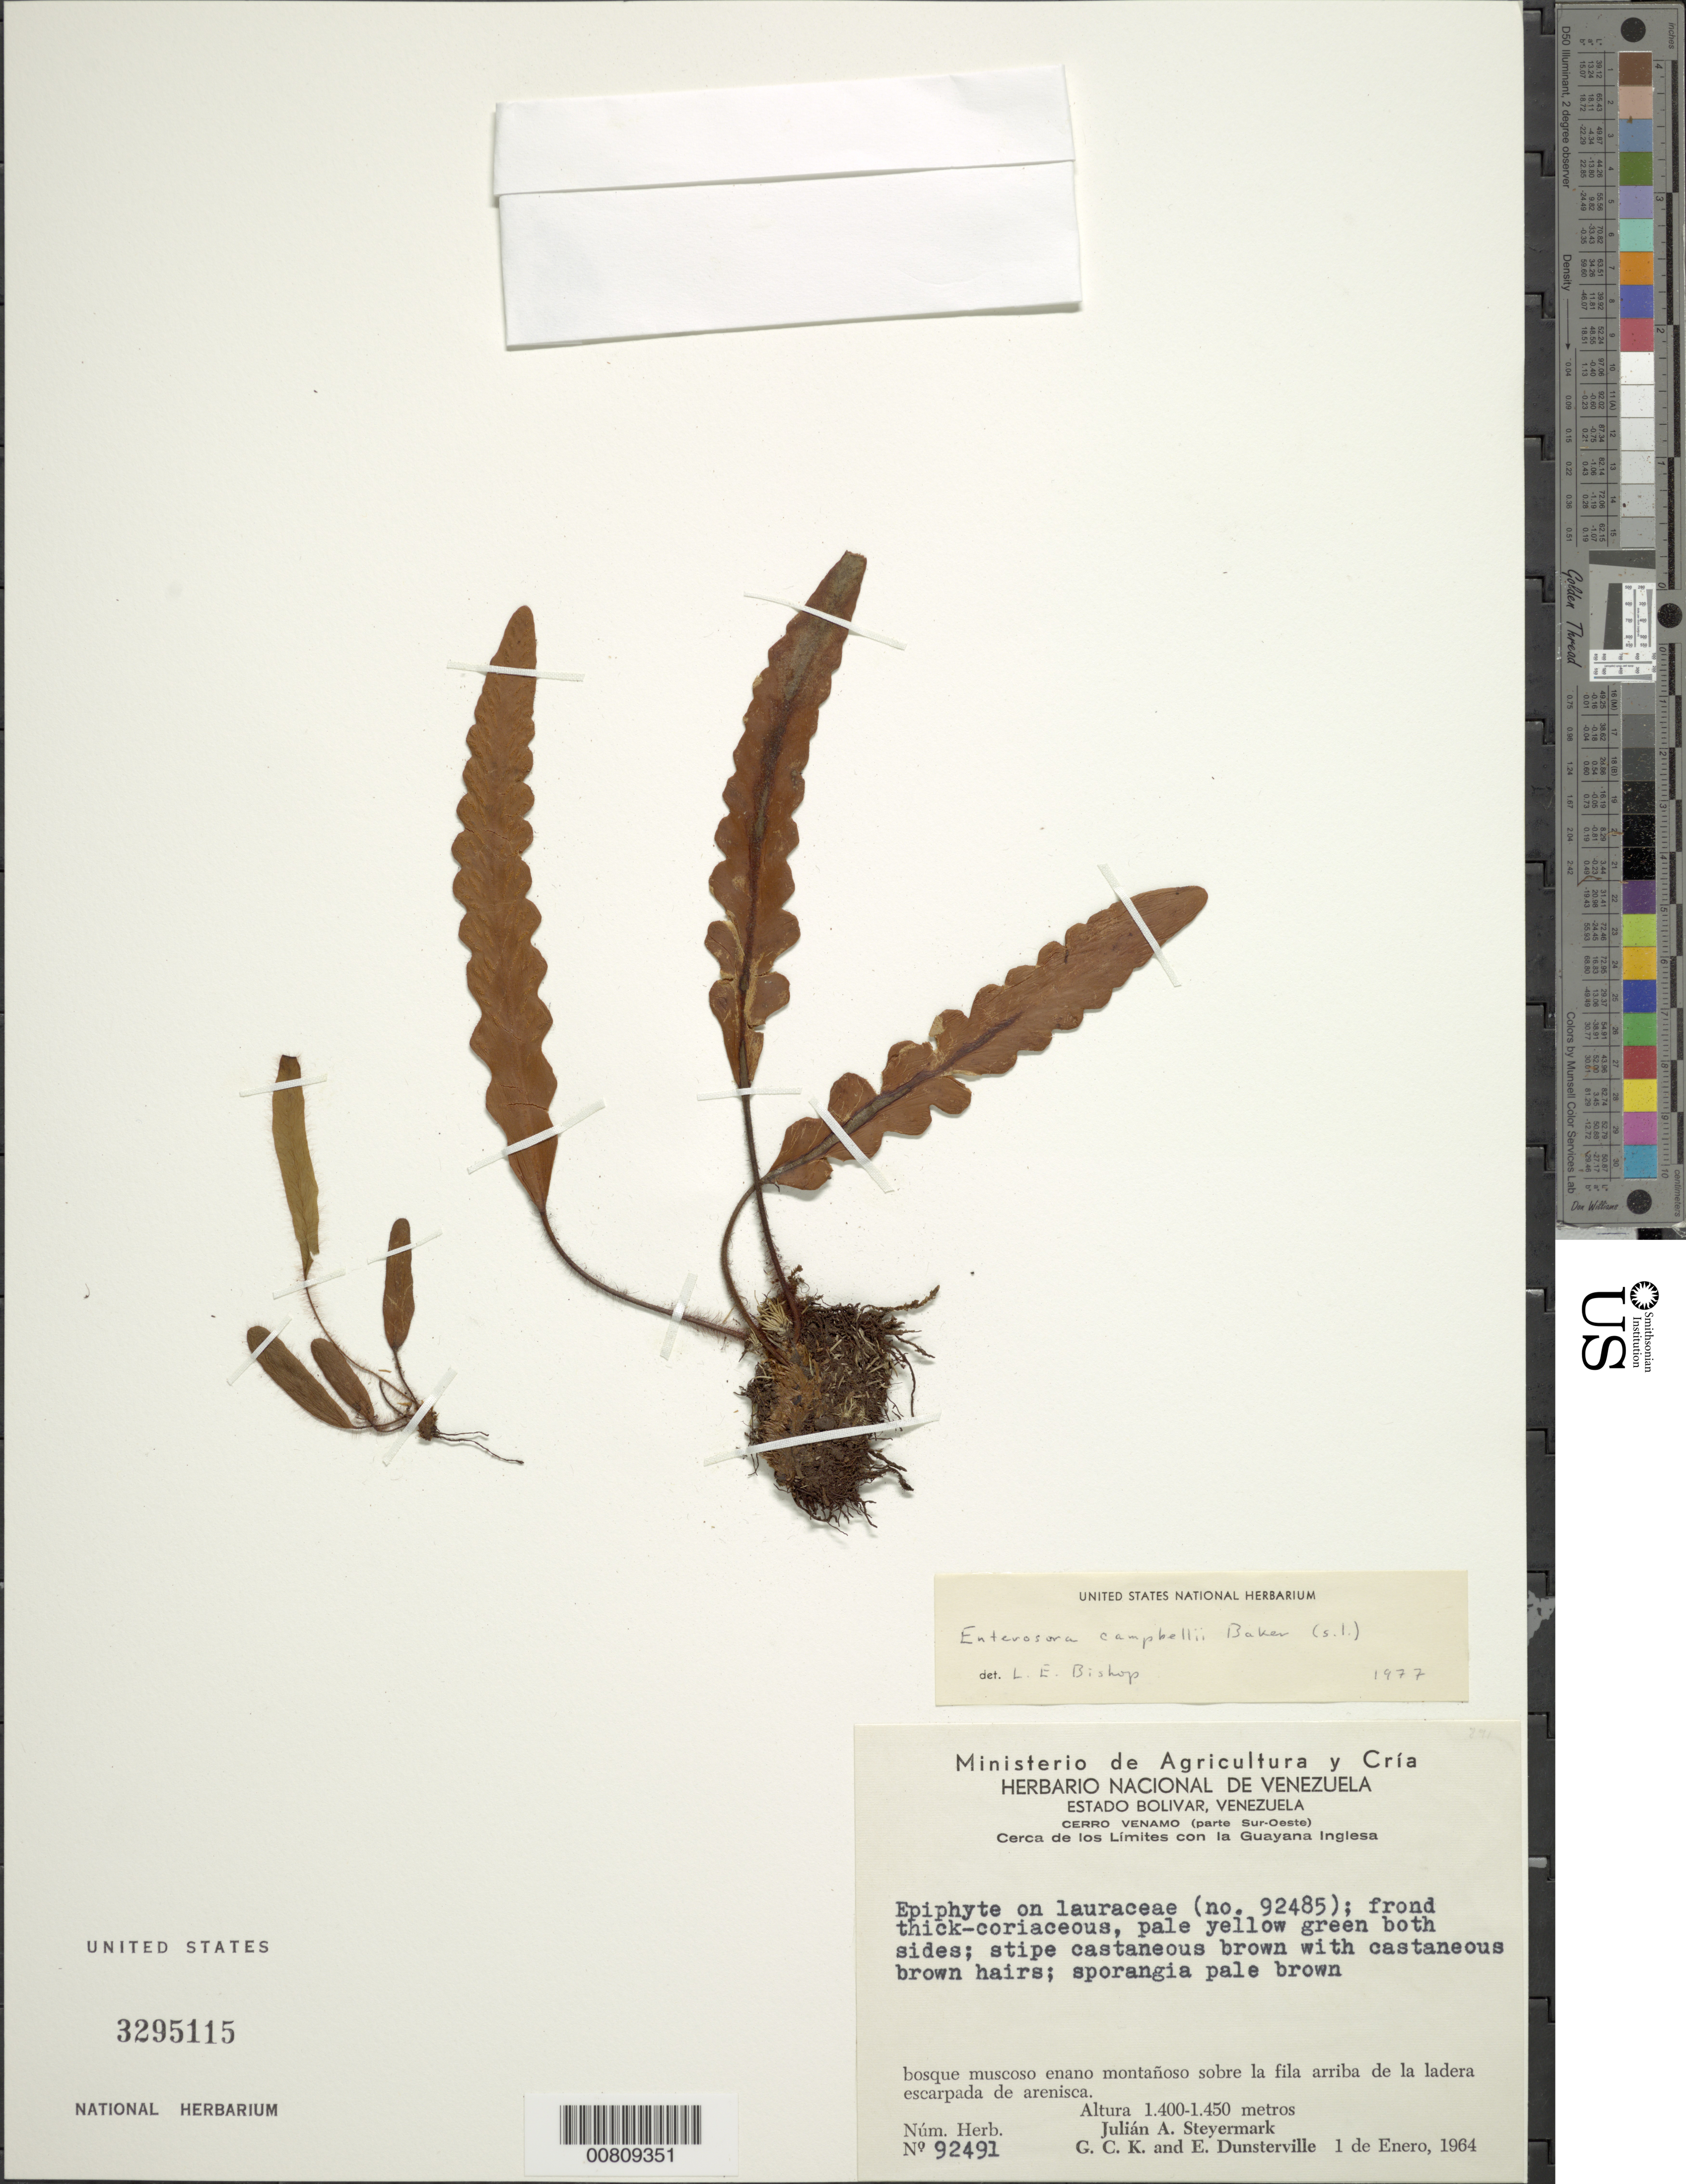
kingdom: Plantae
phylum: Tracheophyta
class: Polypodiopsida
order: Polypodiales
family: Polypodiaceae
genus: Enterosora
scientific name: Enterosora campbellii subsp. campbellii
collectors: J. Steyermark, G. C. K. Dunsterville & E. Dunsterville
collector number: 92491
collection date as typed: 1-Jan-64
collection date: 1964-01-01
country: Venezuela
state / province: Bolívar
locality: Cerro Venamo, parte Sur-Oeste, cerca de los limites con Guayana Inglesa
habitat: Bosque muscoso enano montanoso sobre la fila arriba de la ladera escarpada de arenisca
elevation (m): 1400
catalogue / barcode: US 3295115